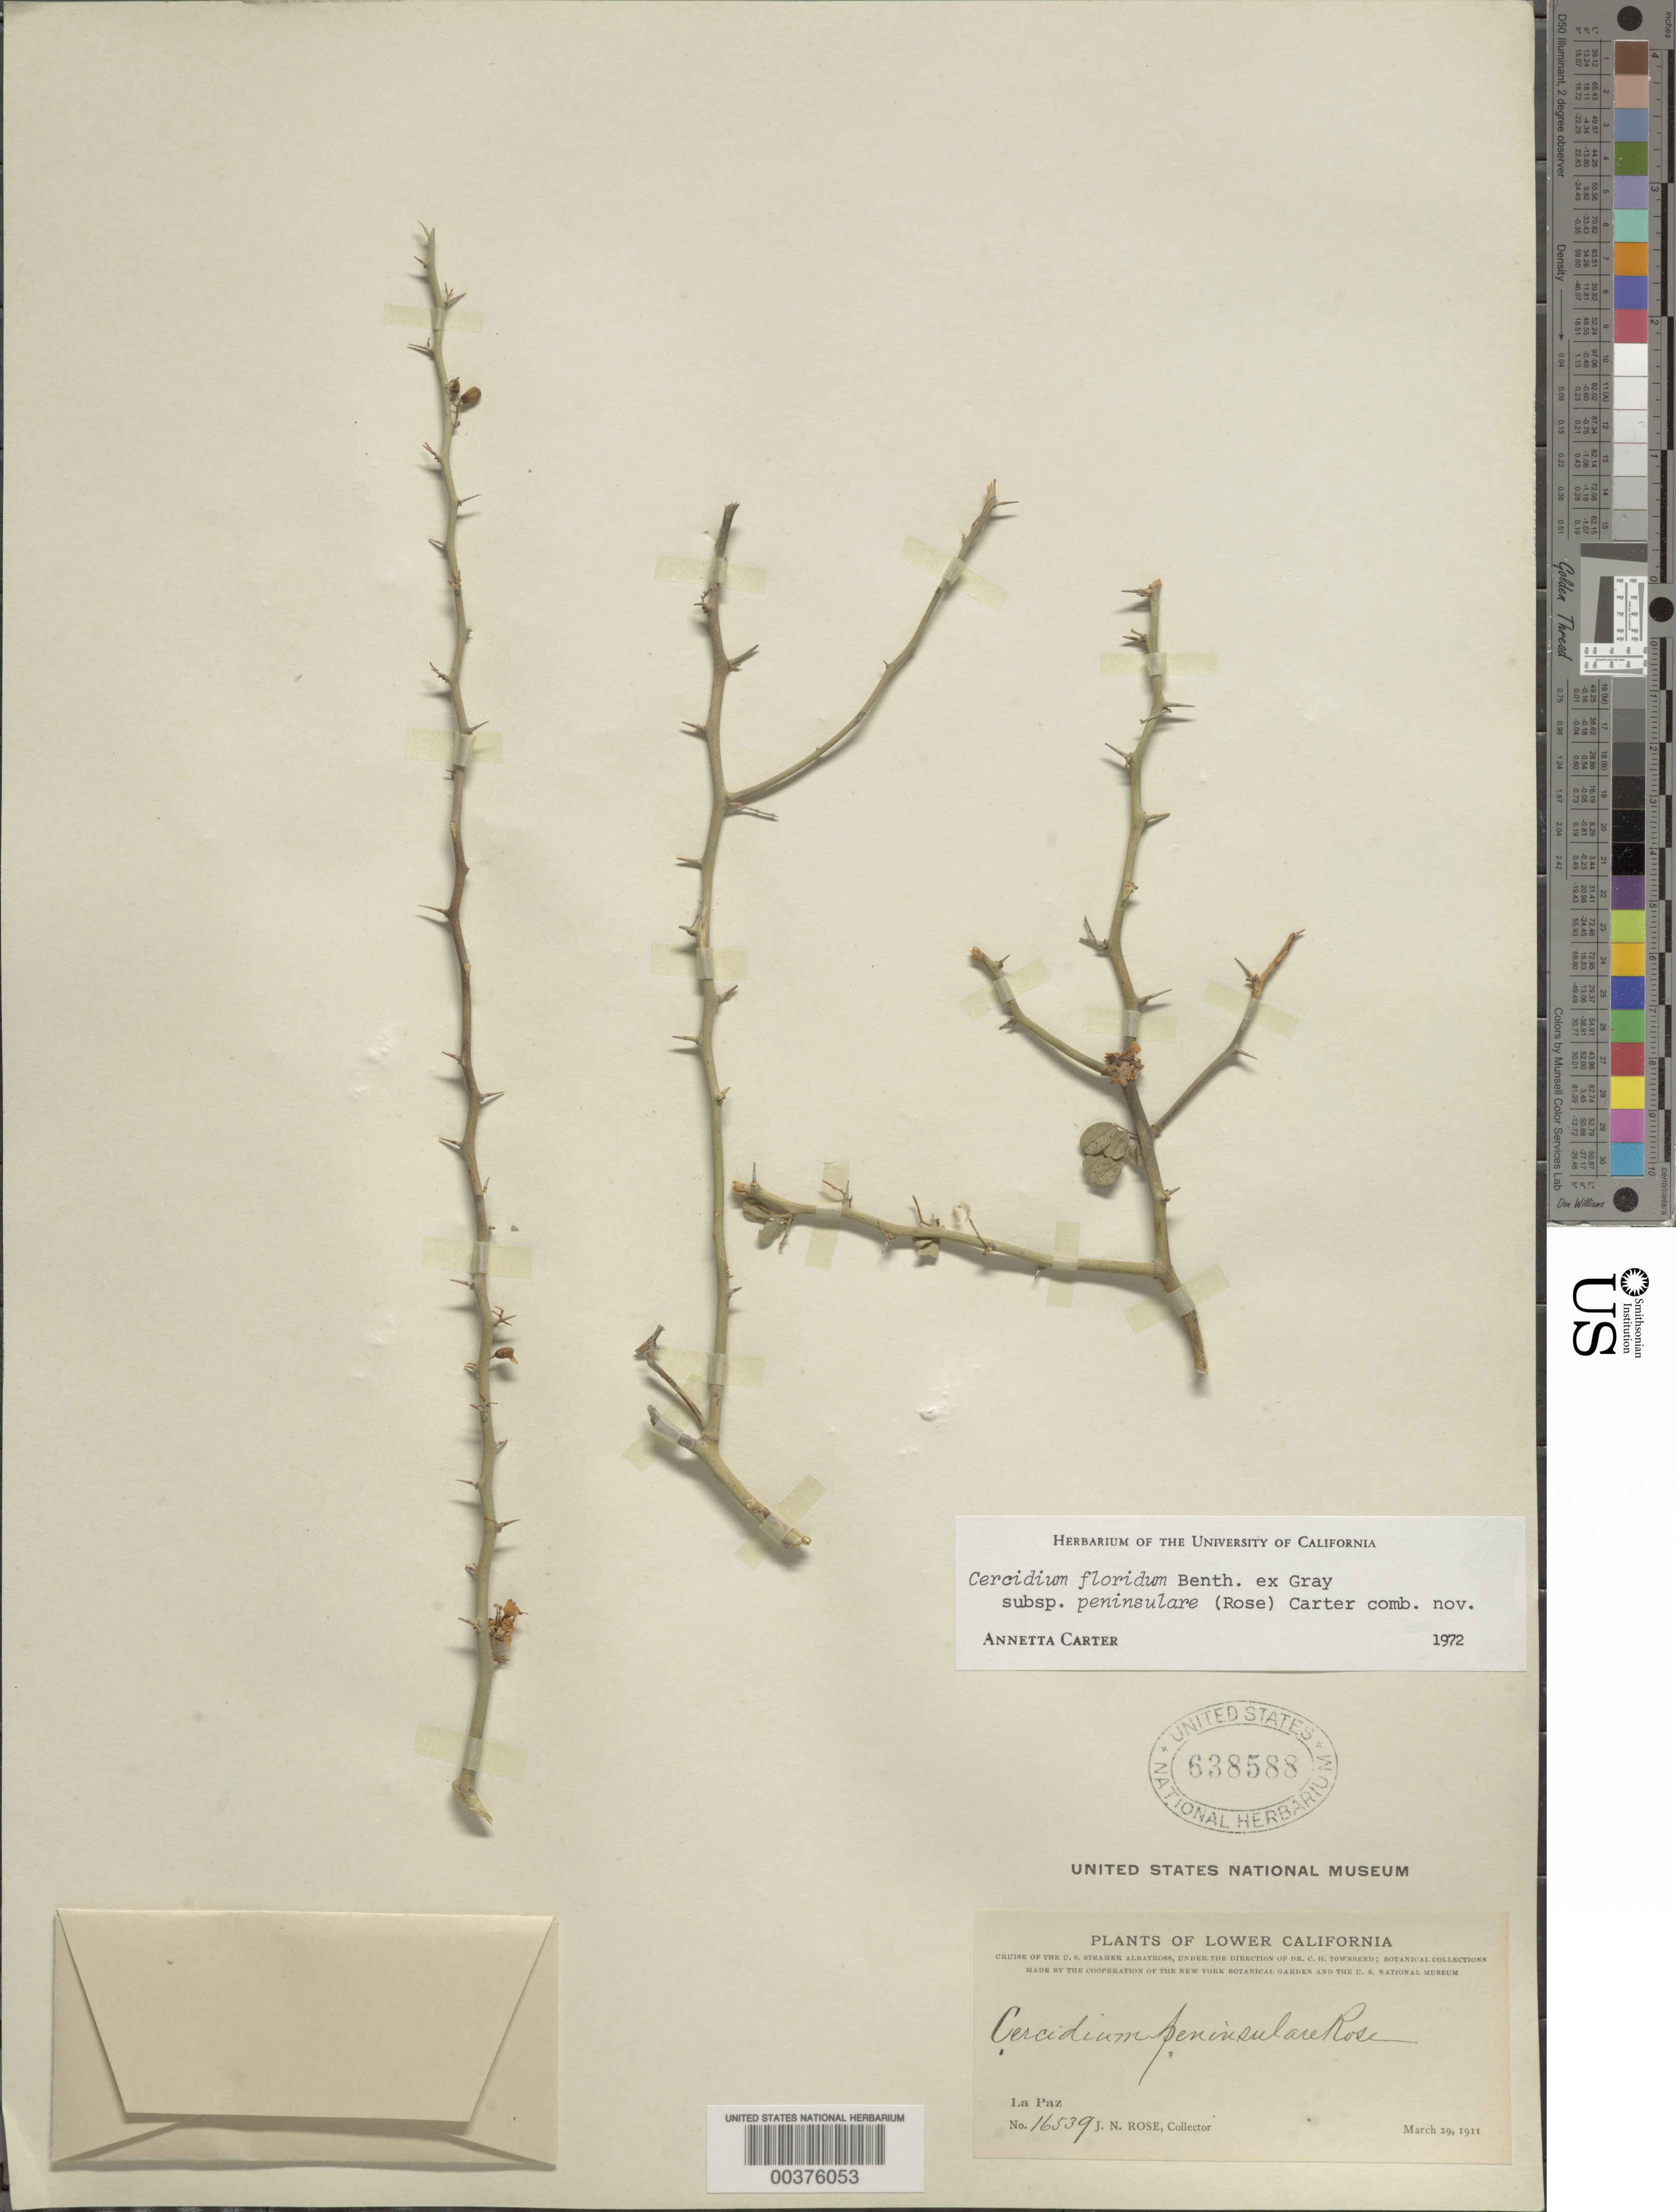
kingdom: Plantae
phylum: Tracheophyta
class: Magnoliopsida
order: Fabales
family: Fabaceae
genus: Parkinsonia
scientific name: Parkinsonia florida subsp. peninsulare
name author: (Rose) J.E. Hawkins & Felger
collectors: J. N. Rose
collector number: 16539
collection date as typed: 29 May 1911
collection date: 1911-05-29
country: Mexico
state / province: Baja California Sur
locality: La Paz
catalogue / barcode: US 638588